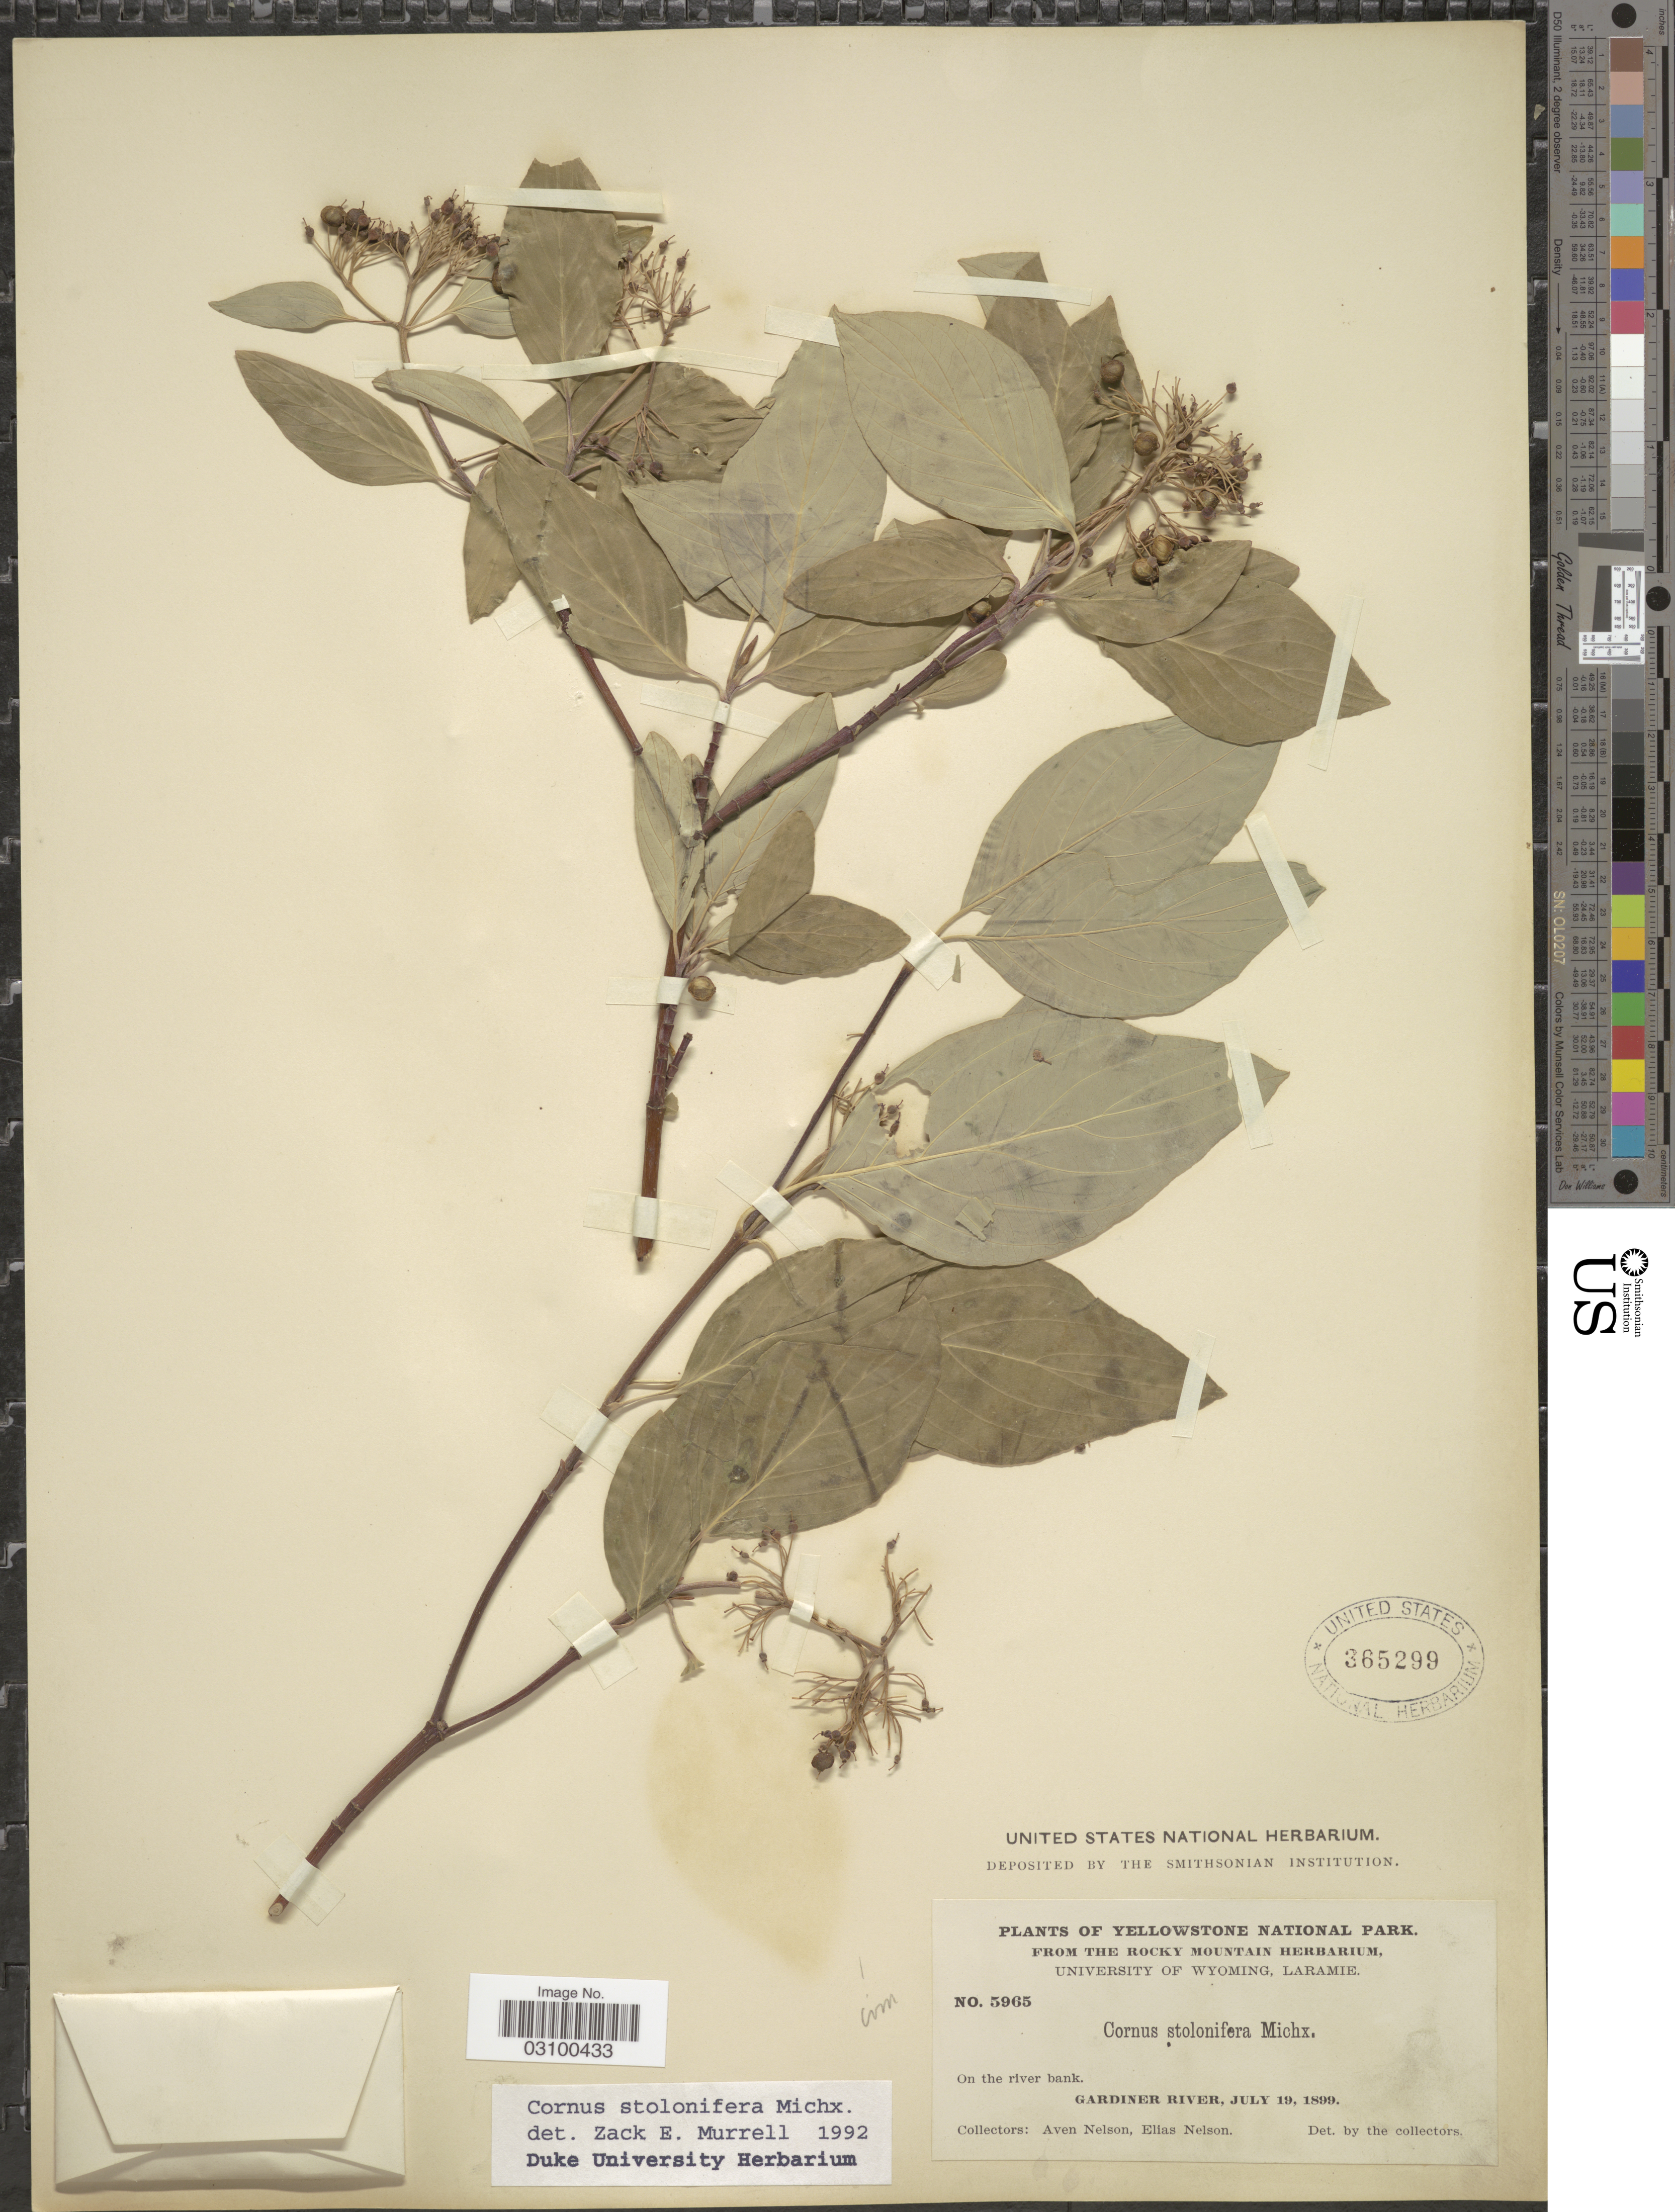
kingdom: Plantae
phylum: Tracheophyta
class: Magnoliopsida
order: Cornales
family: Cornaceae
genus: Cornus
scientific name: Cornus sericea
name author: L.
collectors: A. Nelson & E. Nelson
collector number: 5965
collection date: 1899-07-19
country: United States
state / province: Montana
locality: Yellowstone National Park. Gardiner River.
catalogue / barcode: US 365299